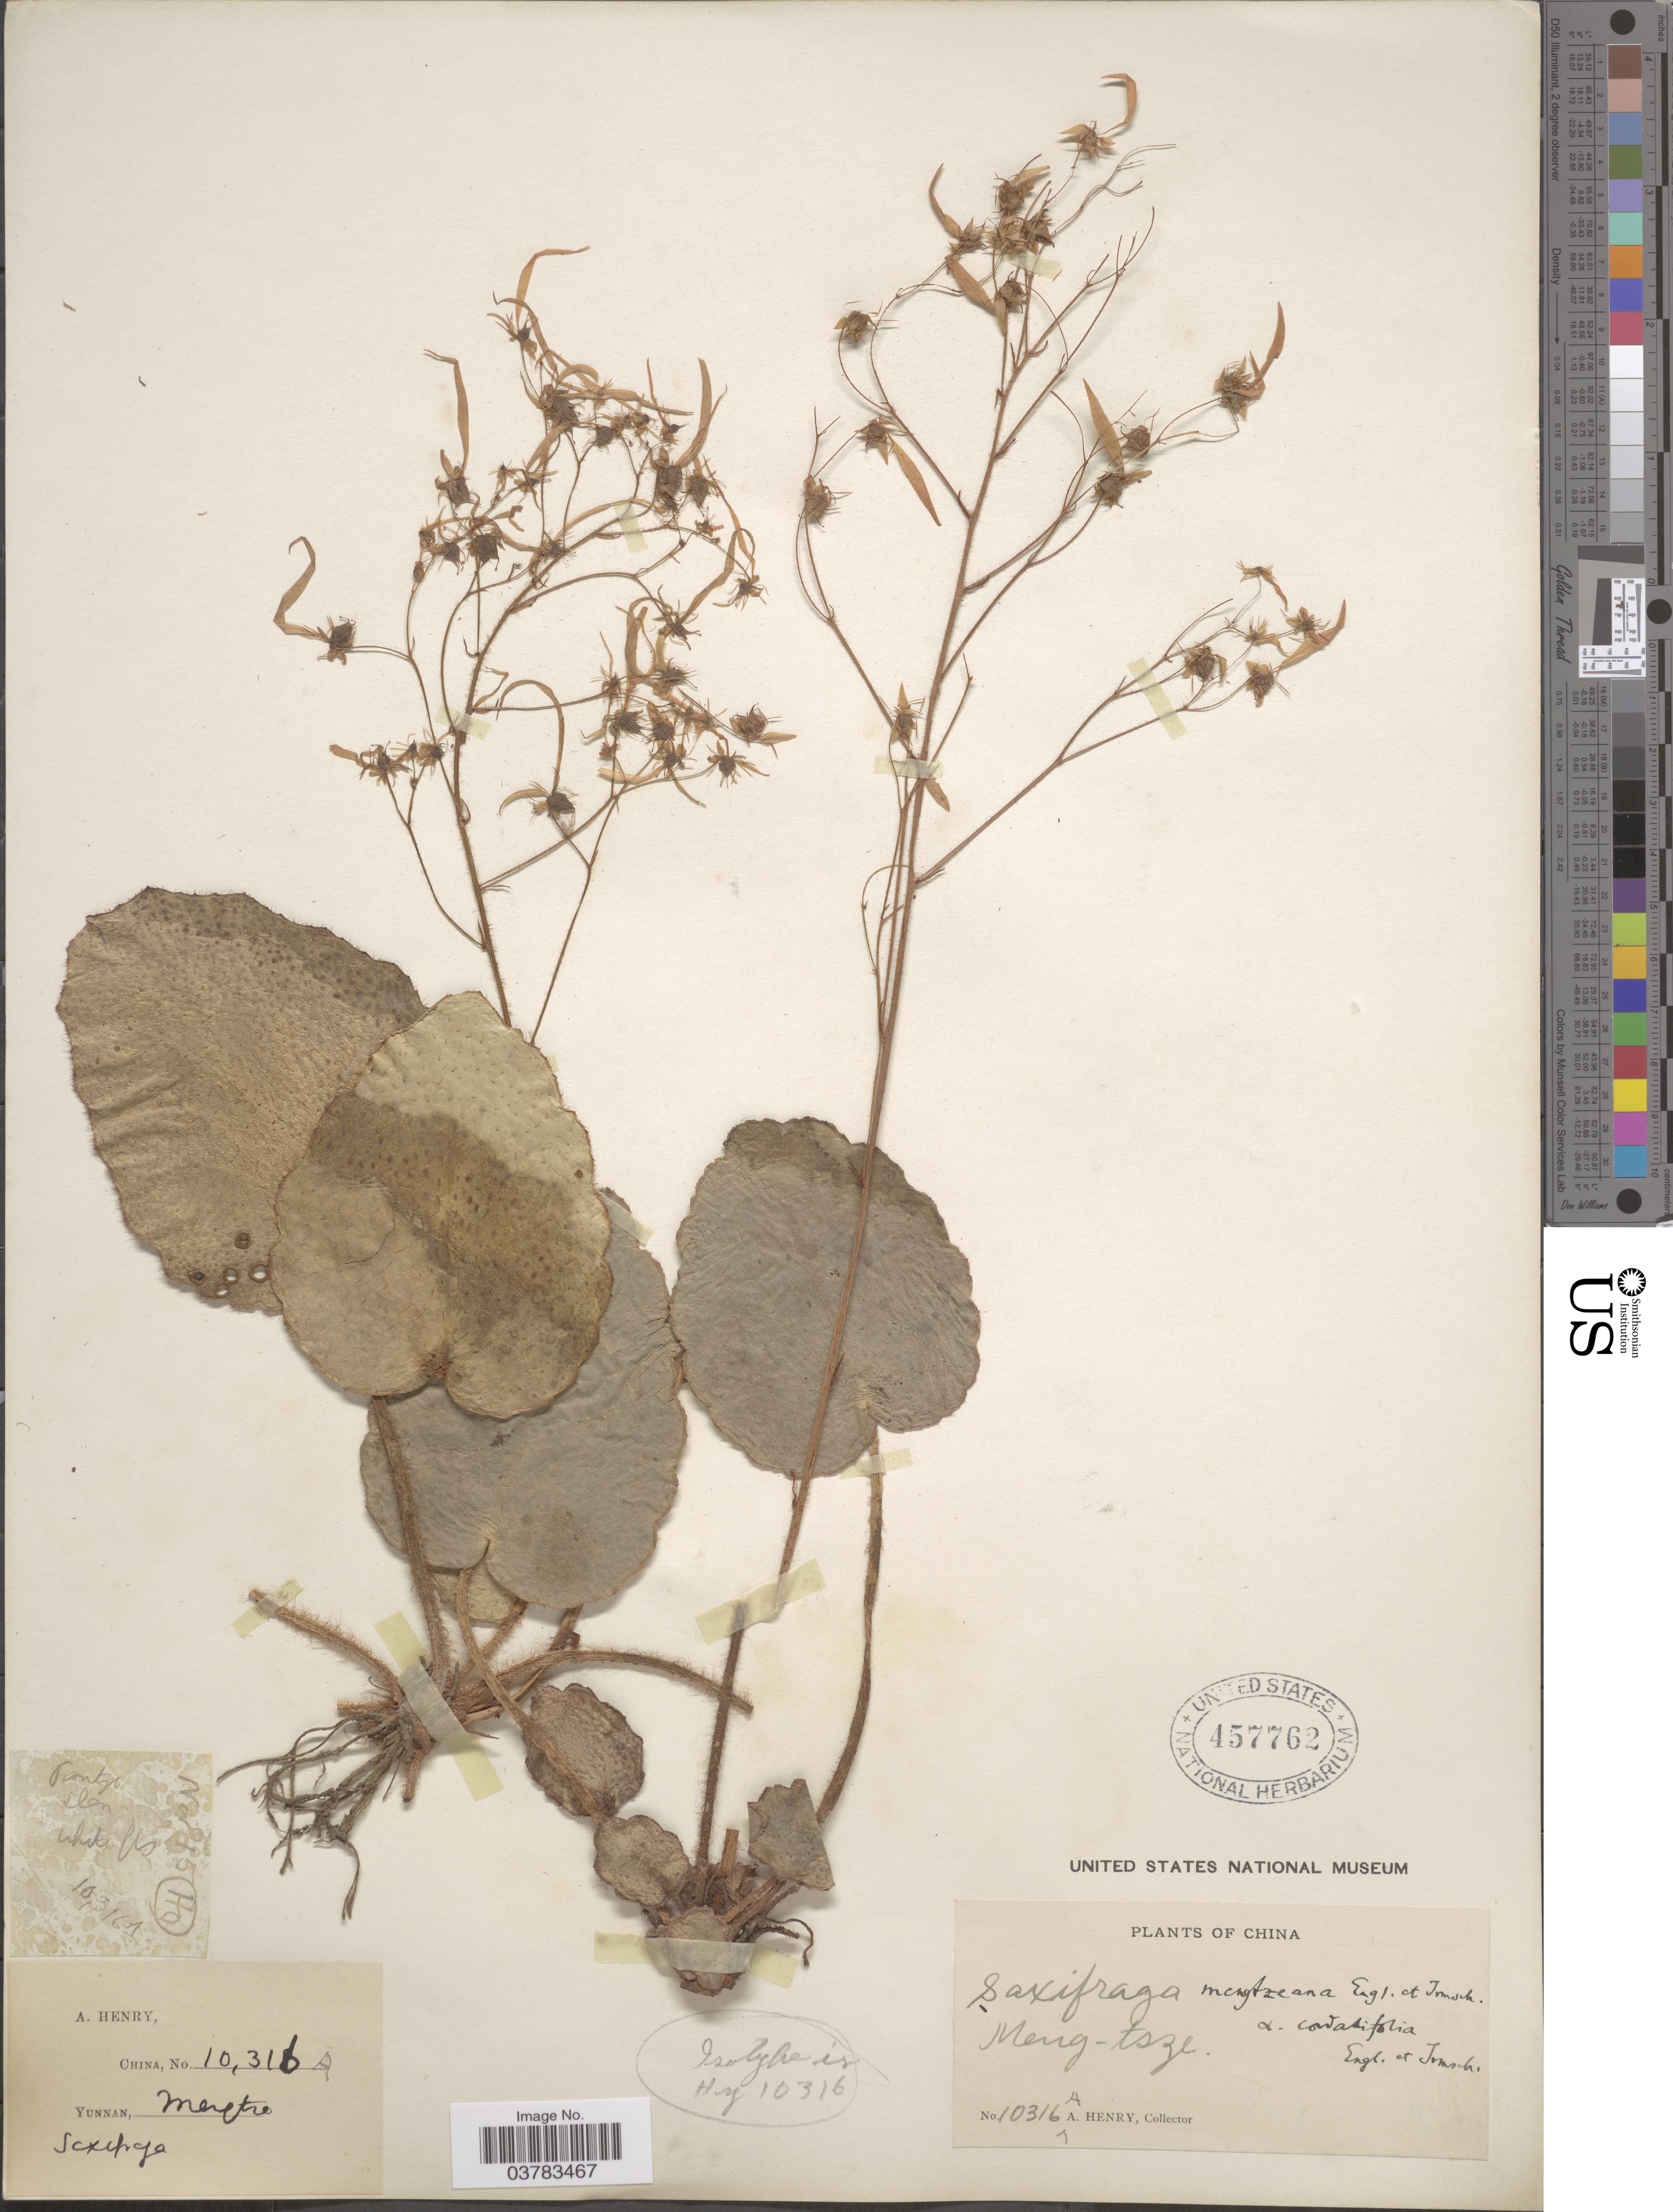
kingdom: Plantae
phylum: Tracheophyta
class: Magnoliopsida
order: Saxifragales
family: Saxifragaceae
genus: Saxifraga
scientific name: Saxifraga mengtzeana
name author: Engl. & Irmsch.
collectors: A. Henry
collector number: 10316A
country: China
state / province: Yunnan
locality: Meng-tze.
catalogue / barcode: US 457762